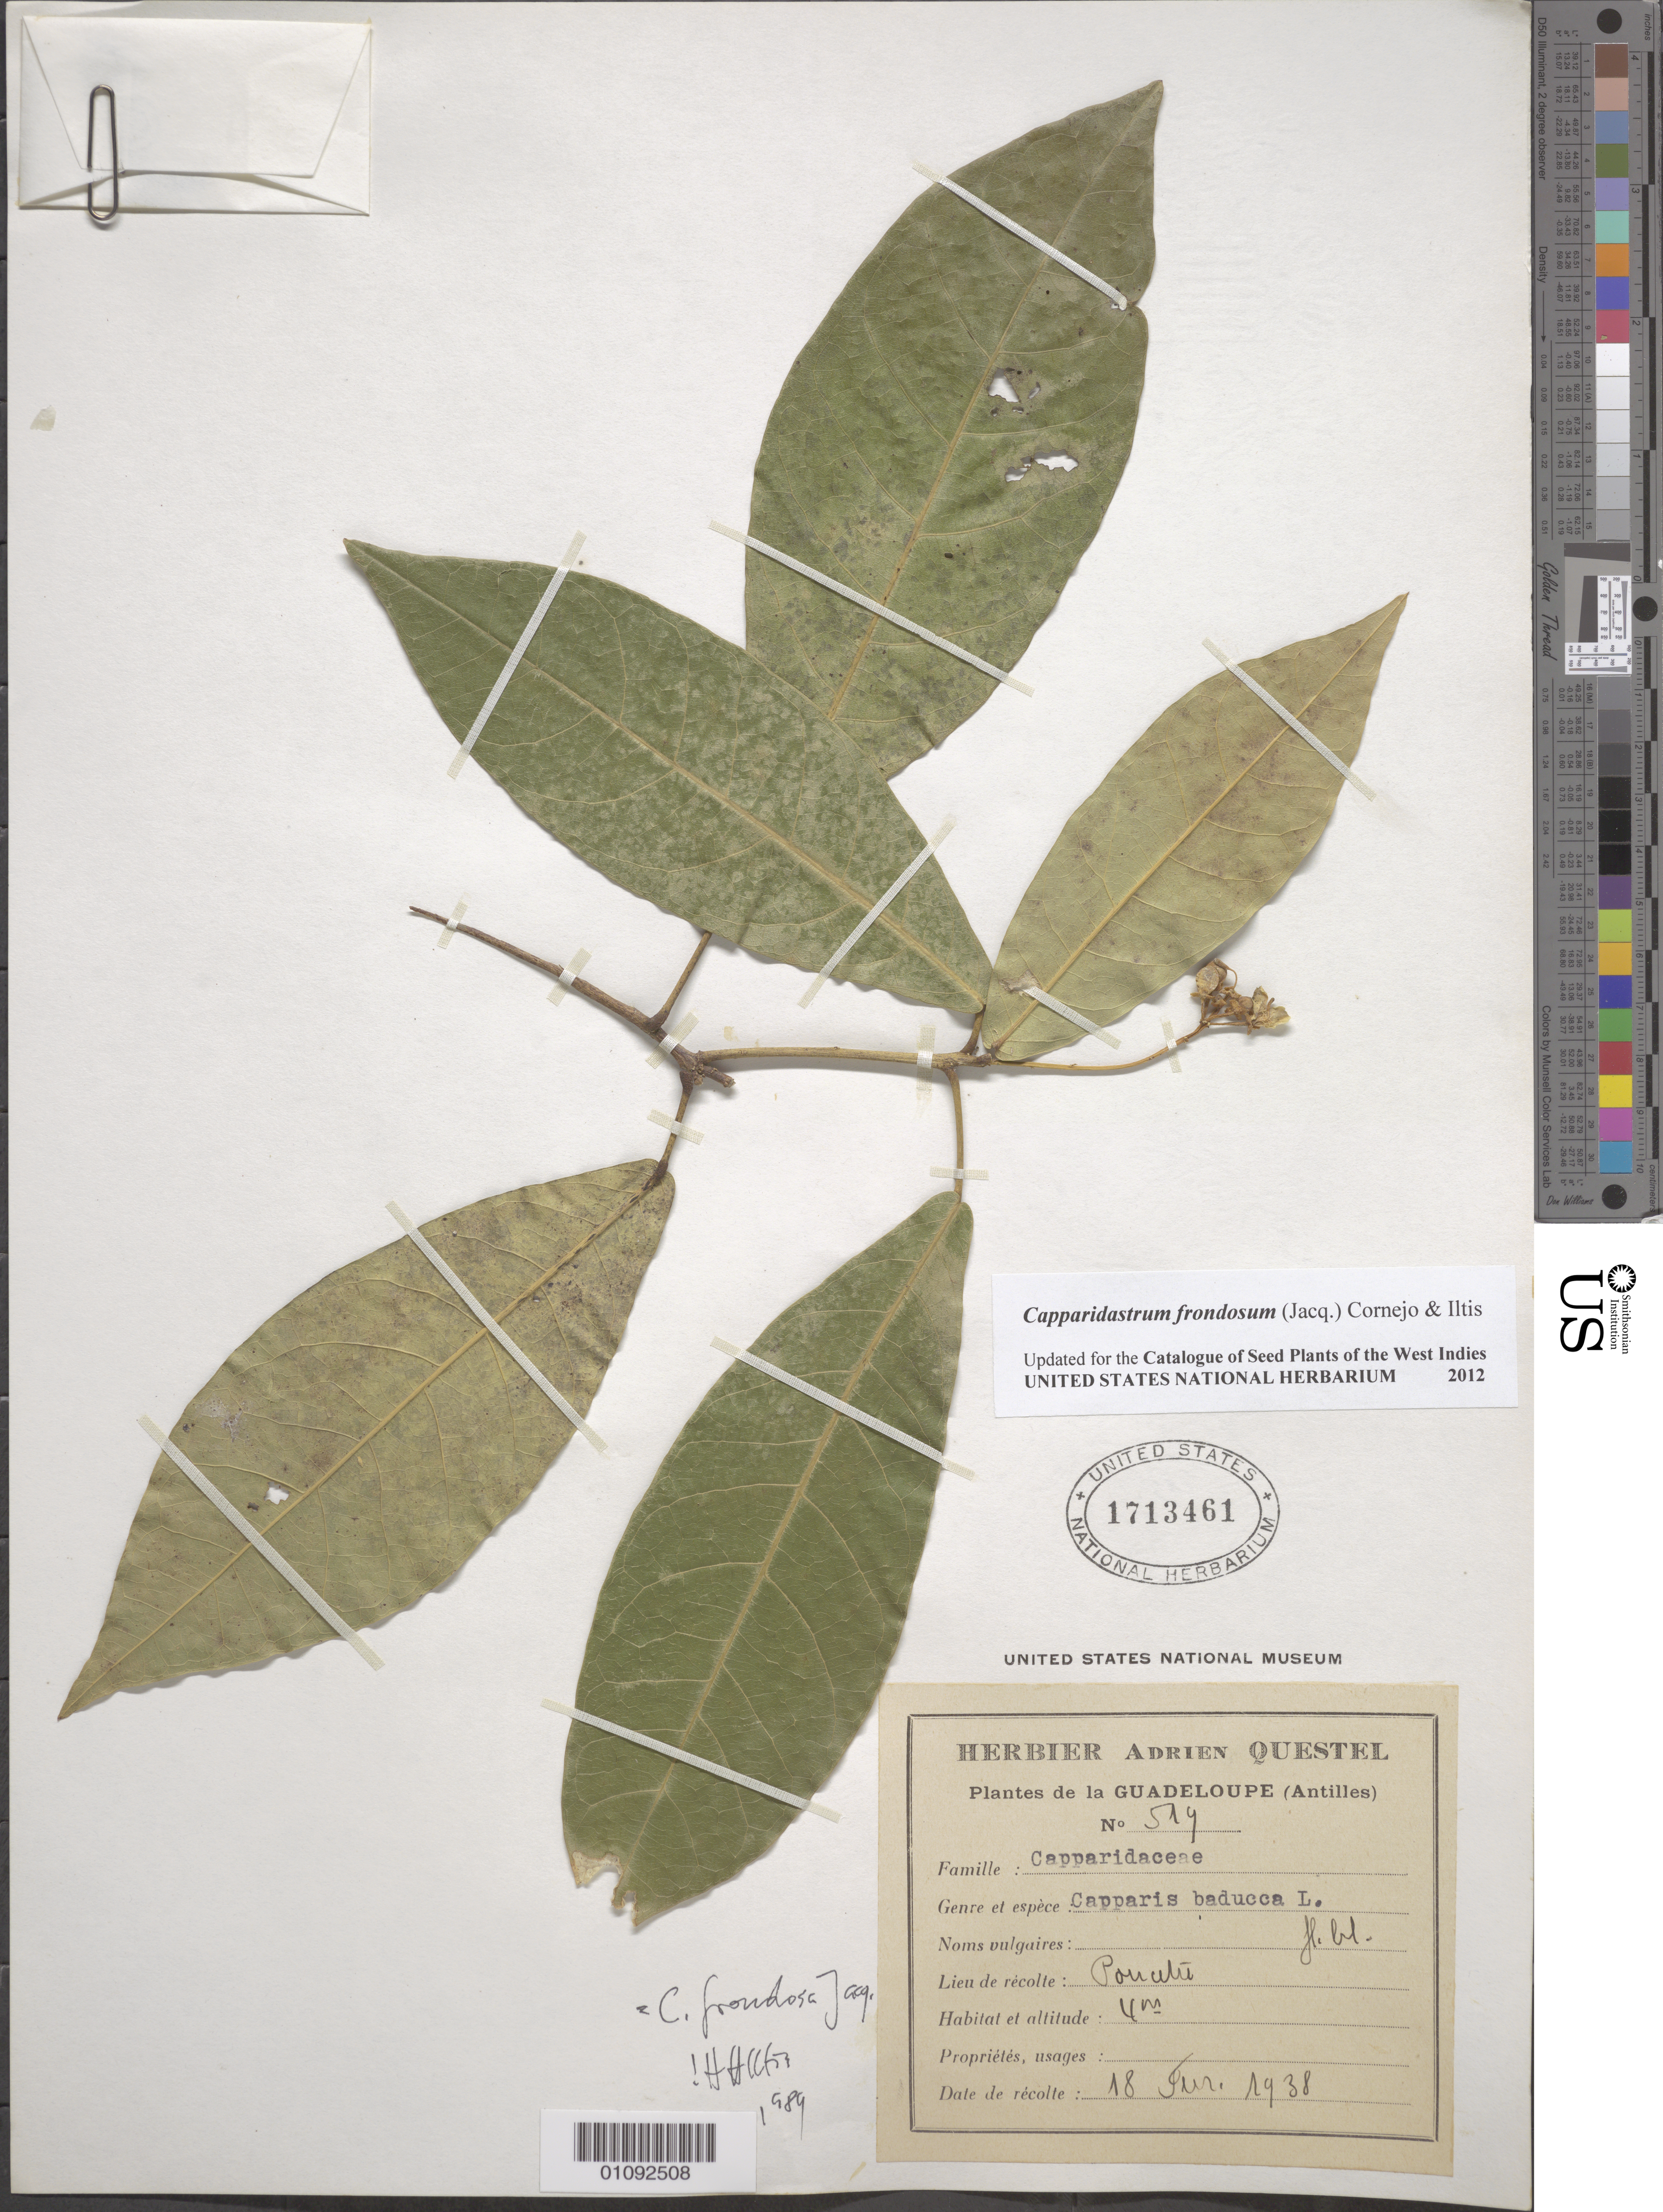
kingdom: Plantae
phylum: Tracheophyta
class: Magnoliopsida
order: Brassicales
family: Capparaceae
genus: Capparidastrum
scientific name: Capparidastrum frondosum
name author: (Jacq.) Cornejo & Iltis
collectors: A. Questel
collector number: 514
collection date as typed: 18 Feb 1938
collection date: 1938-02-18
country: Guadeloupe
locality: Pomulu(?)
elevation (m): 4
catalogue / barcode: US 1713461